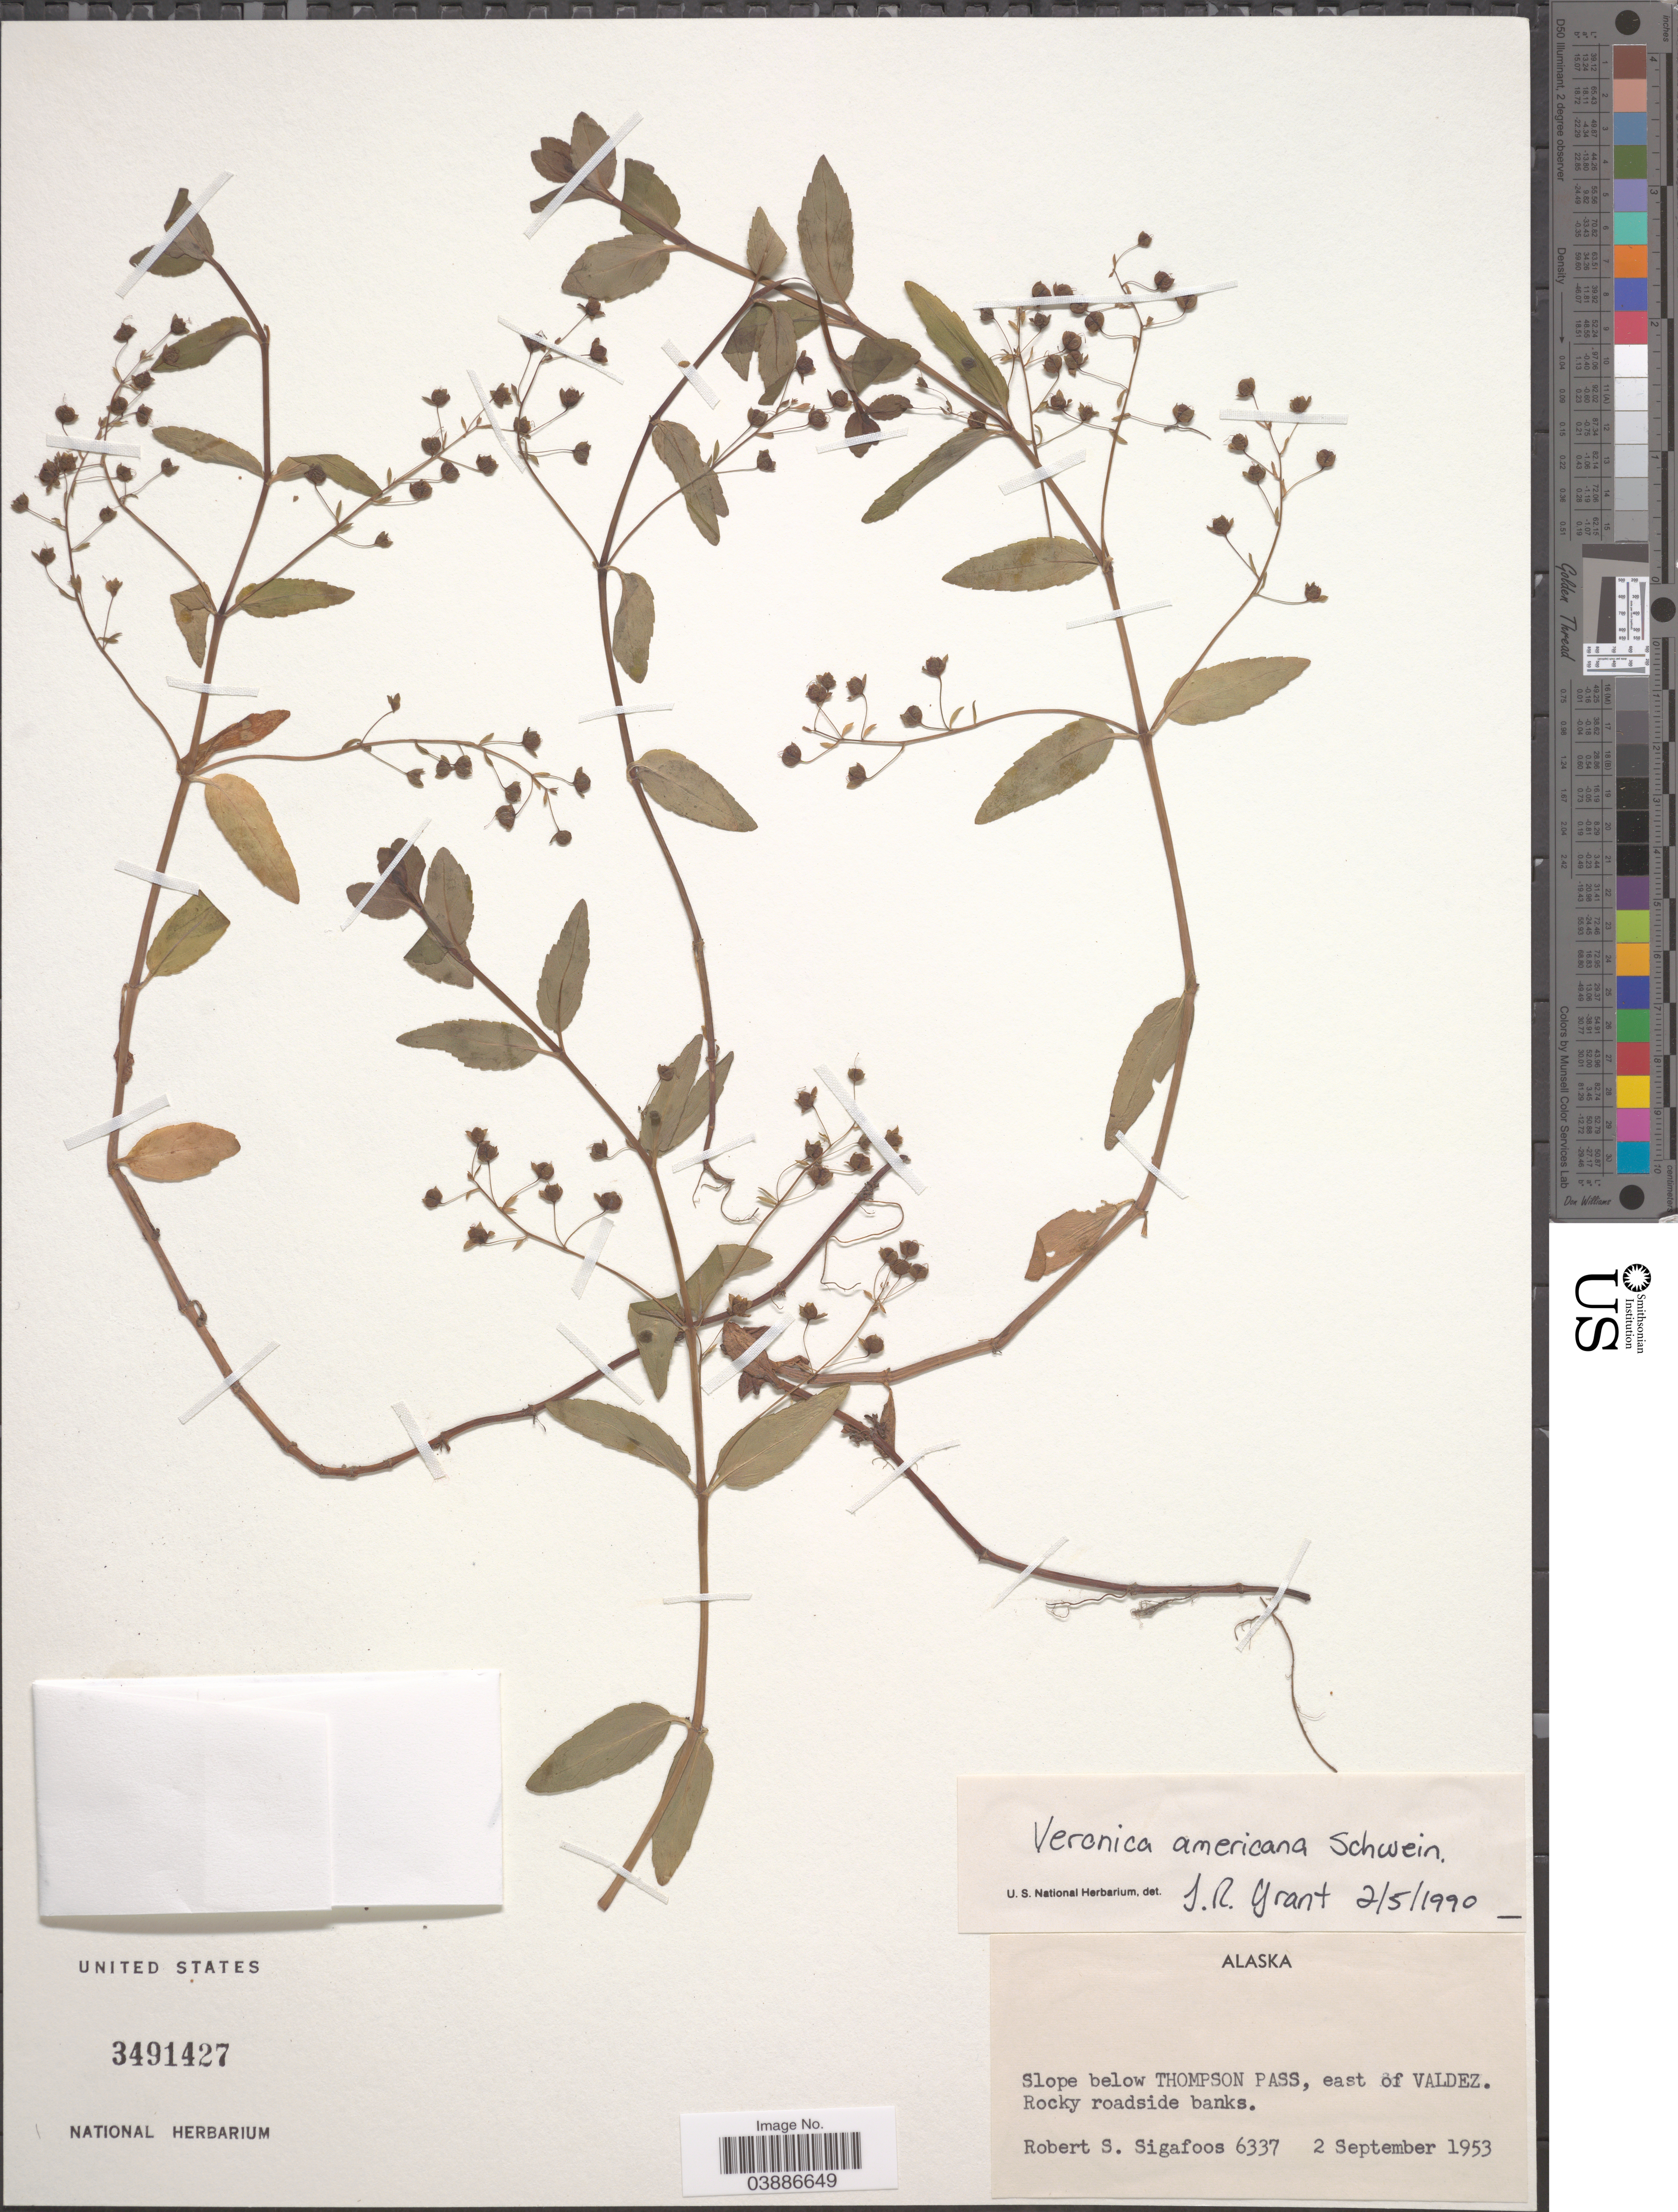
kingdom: Plantae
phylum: Tracheophyta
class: Magnoliopsida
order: Lamiales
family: Plantaginaceae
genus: Veronica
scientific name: Veronica americana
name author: Schwein. ex Benth.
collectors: R. Sigafoos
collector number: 6337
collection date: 1953-09-02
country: United States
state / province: Alaska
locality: Slope below Thompson Pass, east of Valdez.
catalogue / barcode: US 3491427